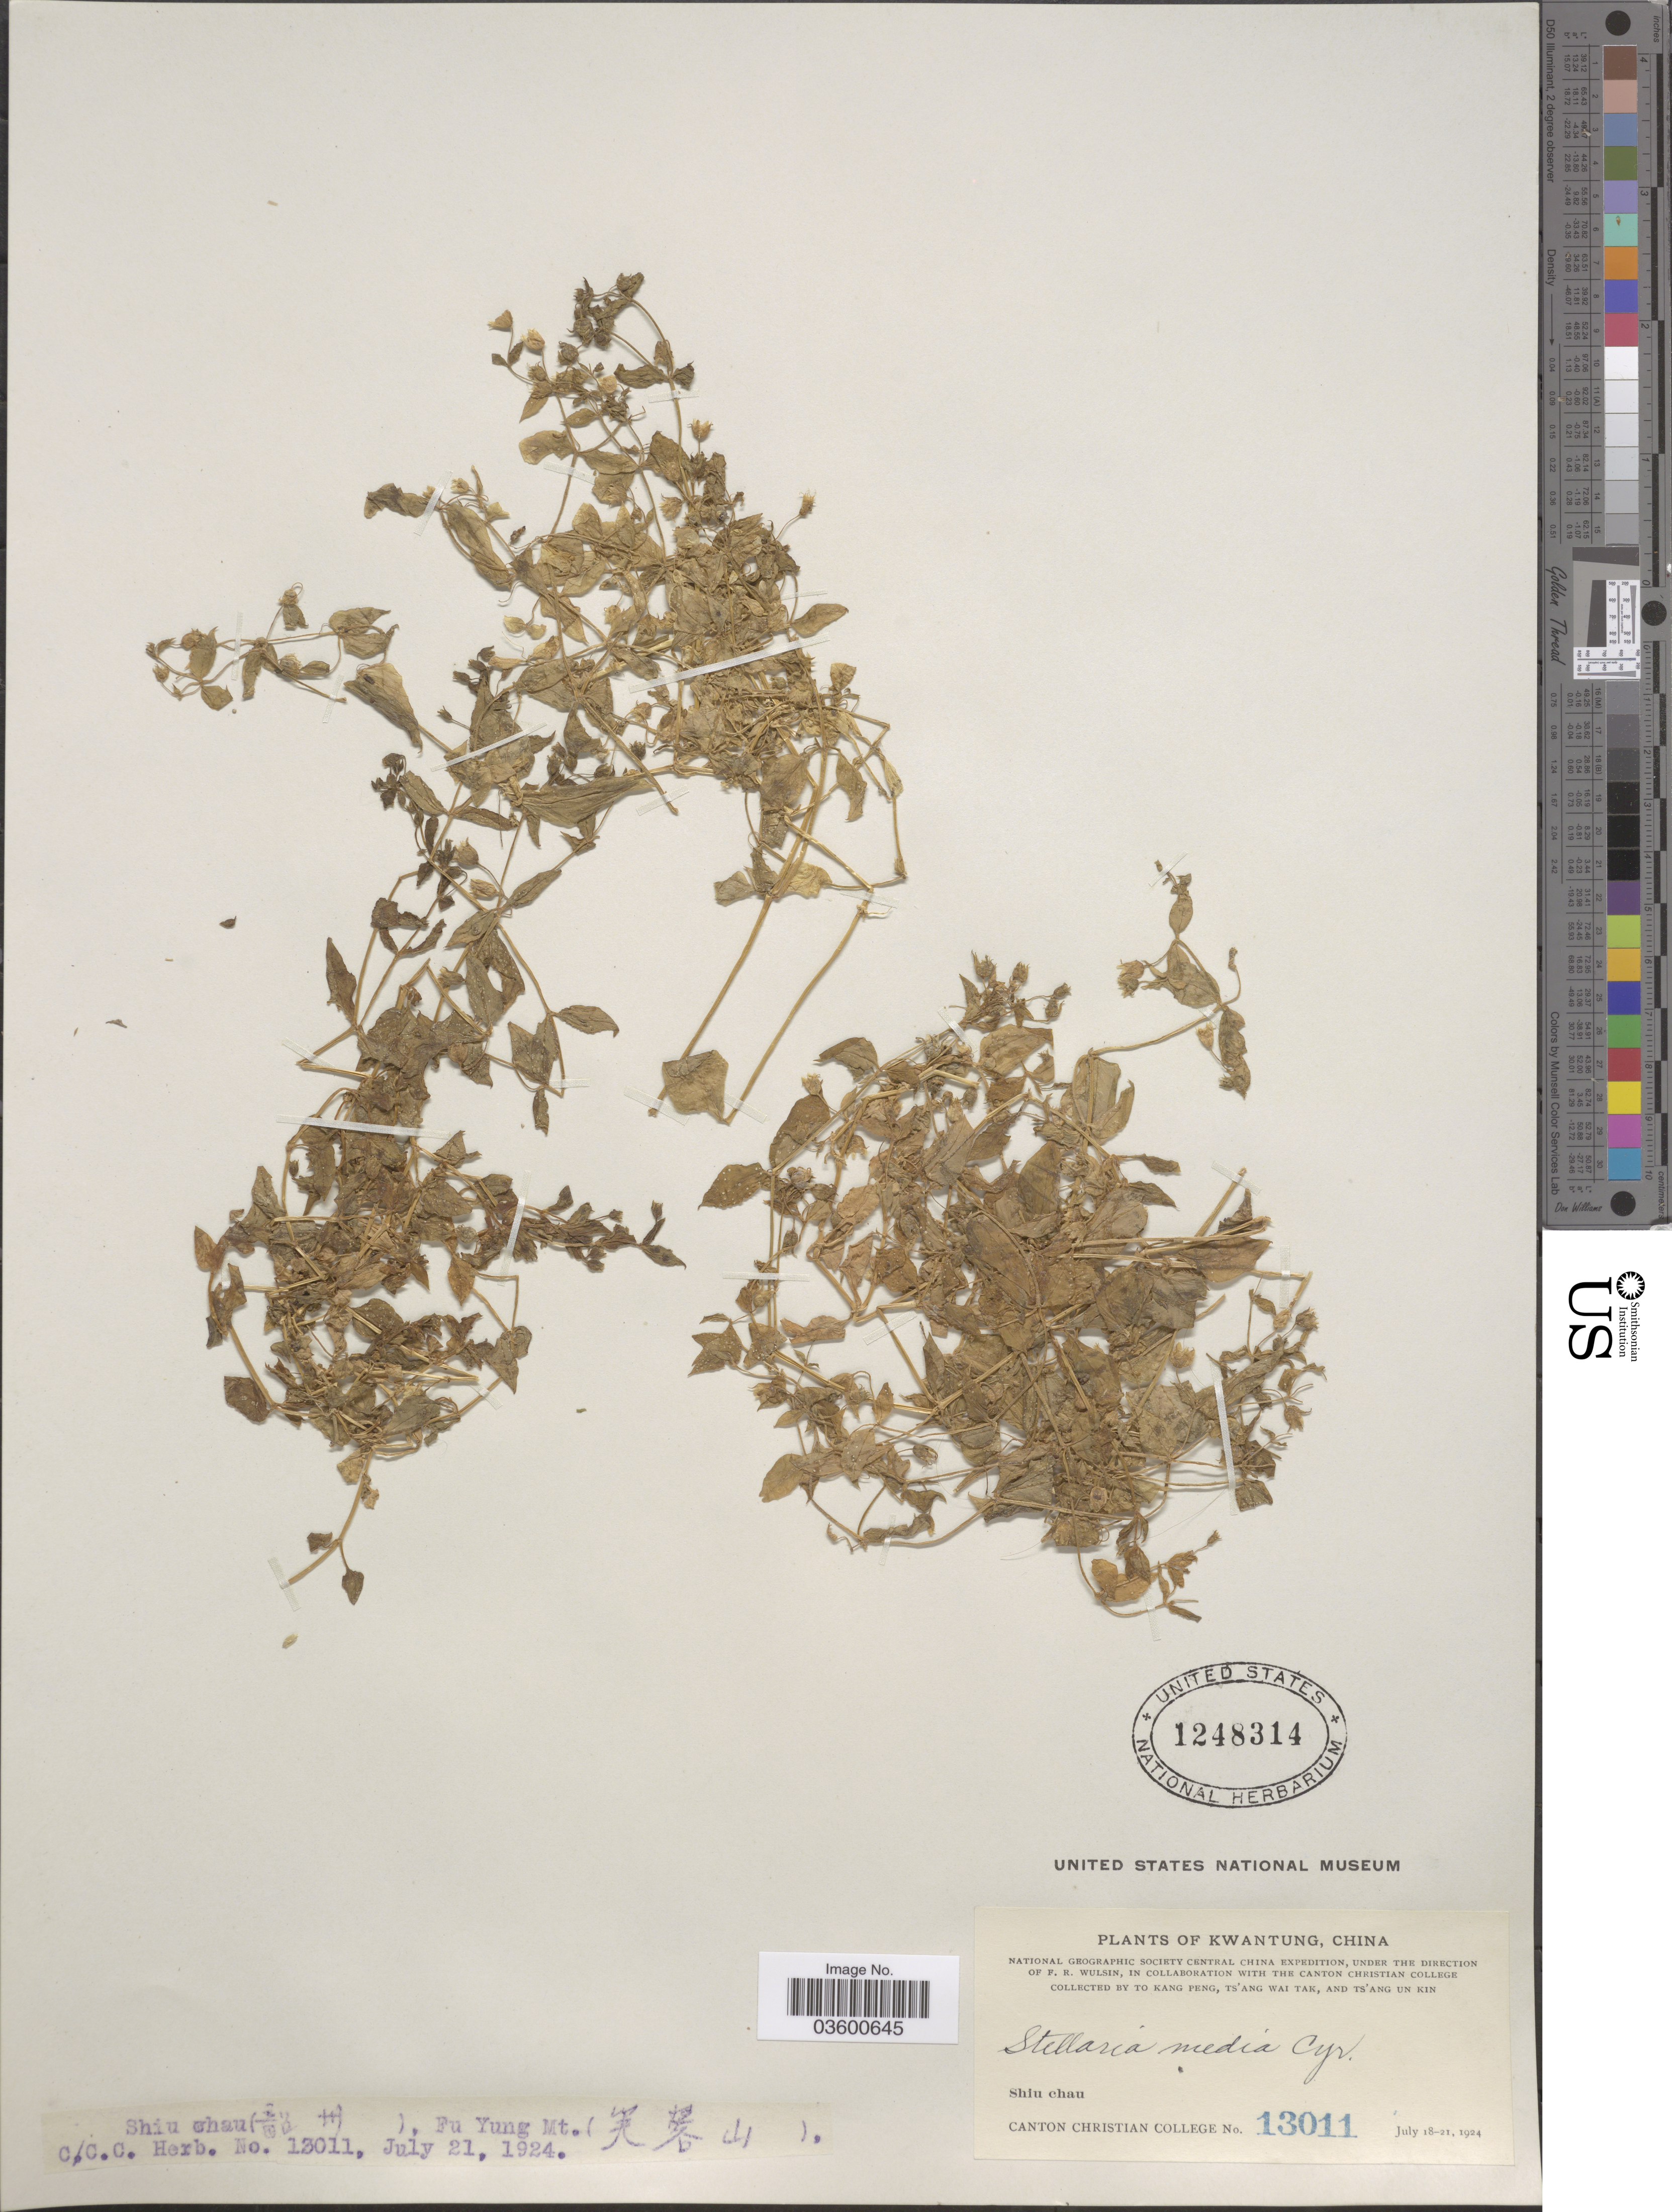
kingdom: Plantae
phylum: Tracheophyta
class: Magnoliopsida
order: Caryophyllales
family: Caryophyllaceae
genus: Stellaria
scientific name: Stellaria media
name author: (L.) Vill.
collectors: Kang Peng To, W. T. Tsang & Ts' Ang Un Kin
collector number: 13011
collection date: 1924-07-21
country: China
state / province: Guangdong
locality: Kwangtung. Shiu chau (X), Fu Yung Mt. (X) .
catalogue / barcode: US 1248314